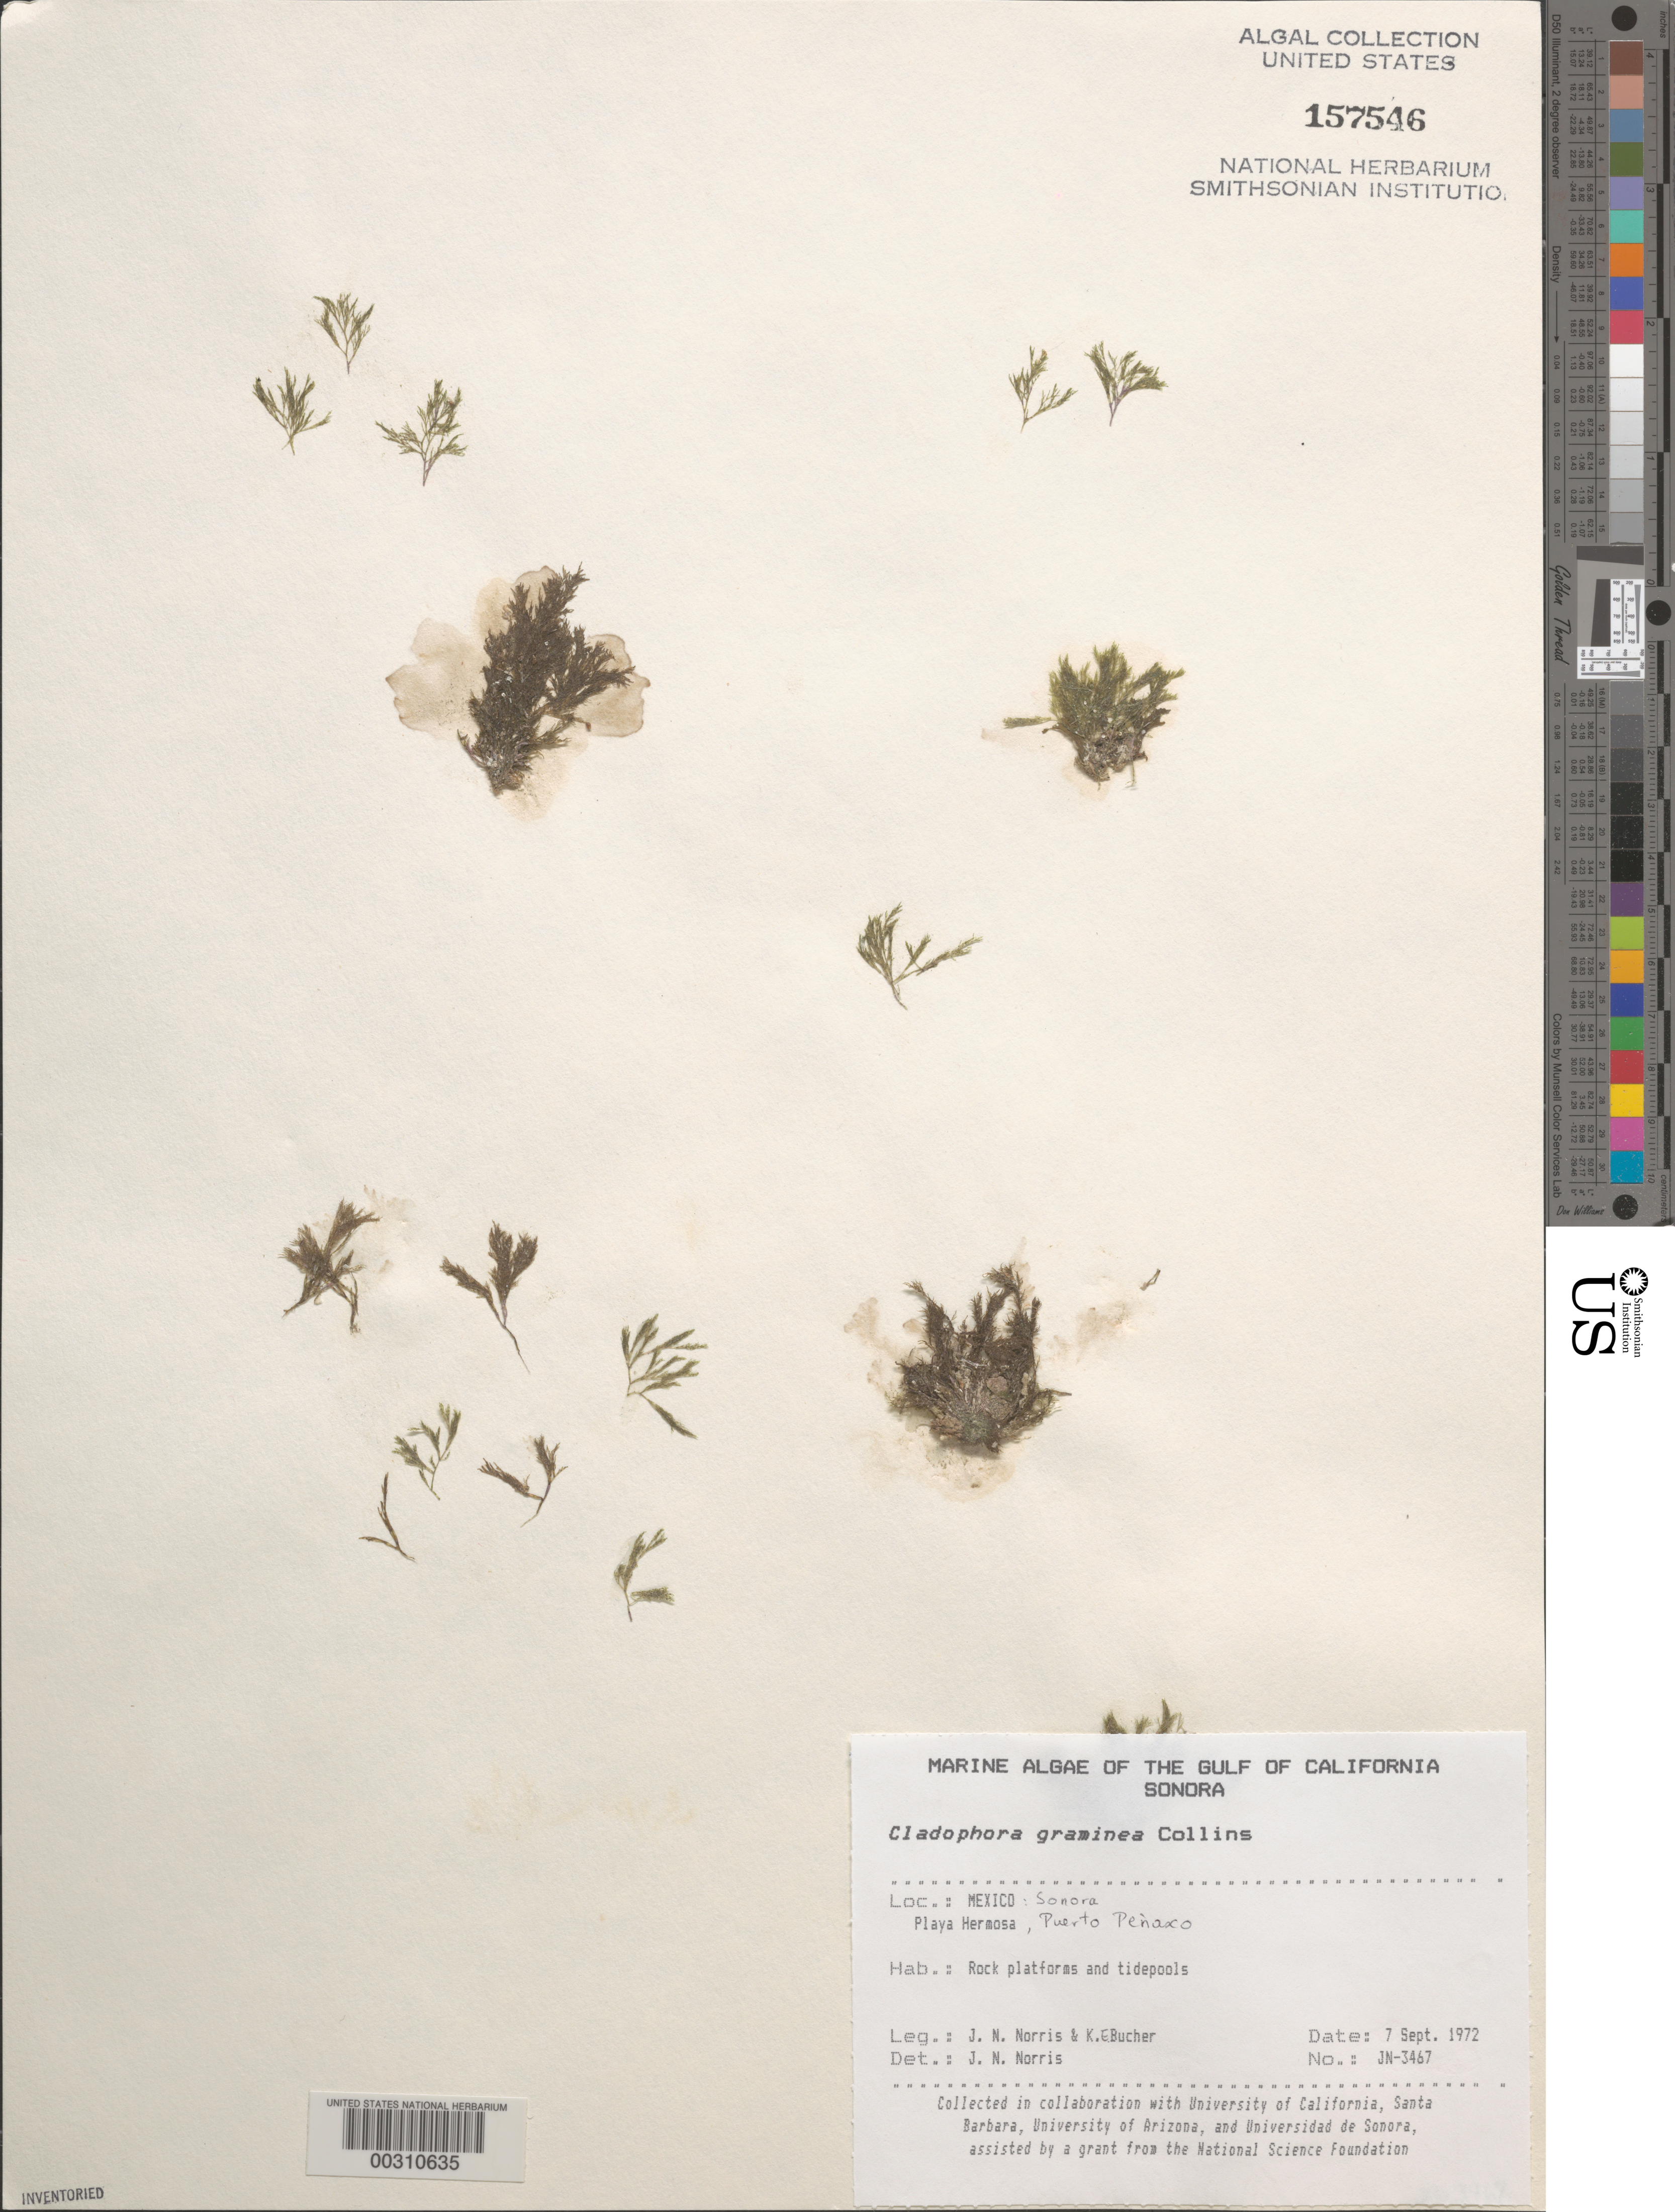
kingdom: Plantae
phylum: Chlorophyta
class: Ulvophyceae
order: Cladophorales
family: Cladophoraceae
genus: Cladophora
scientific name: Cladophora graminea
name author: Collins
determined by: Norris, James N.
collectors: J. N. Norris & K. E. Bucher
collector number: JN-3467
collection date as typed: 07 Sep 1972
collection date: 1972-09-07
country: Mexico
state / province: Sonora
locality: Playa Hermosa, Puerto Penasco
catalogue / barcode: US 157546